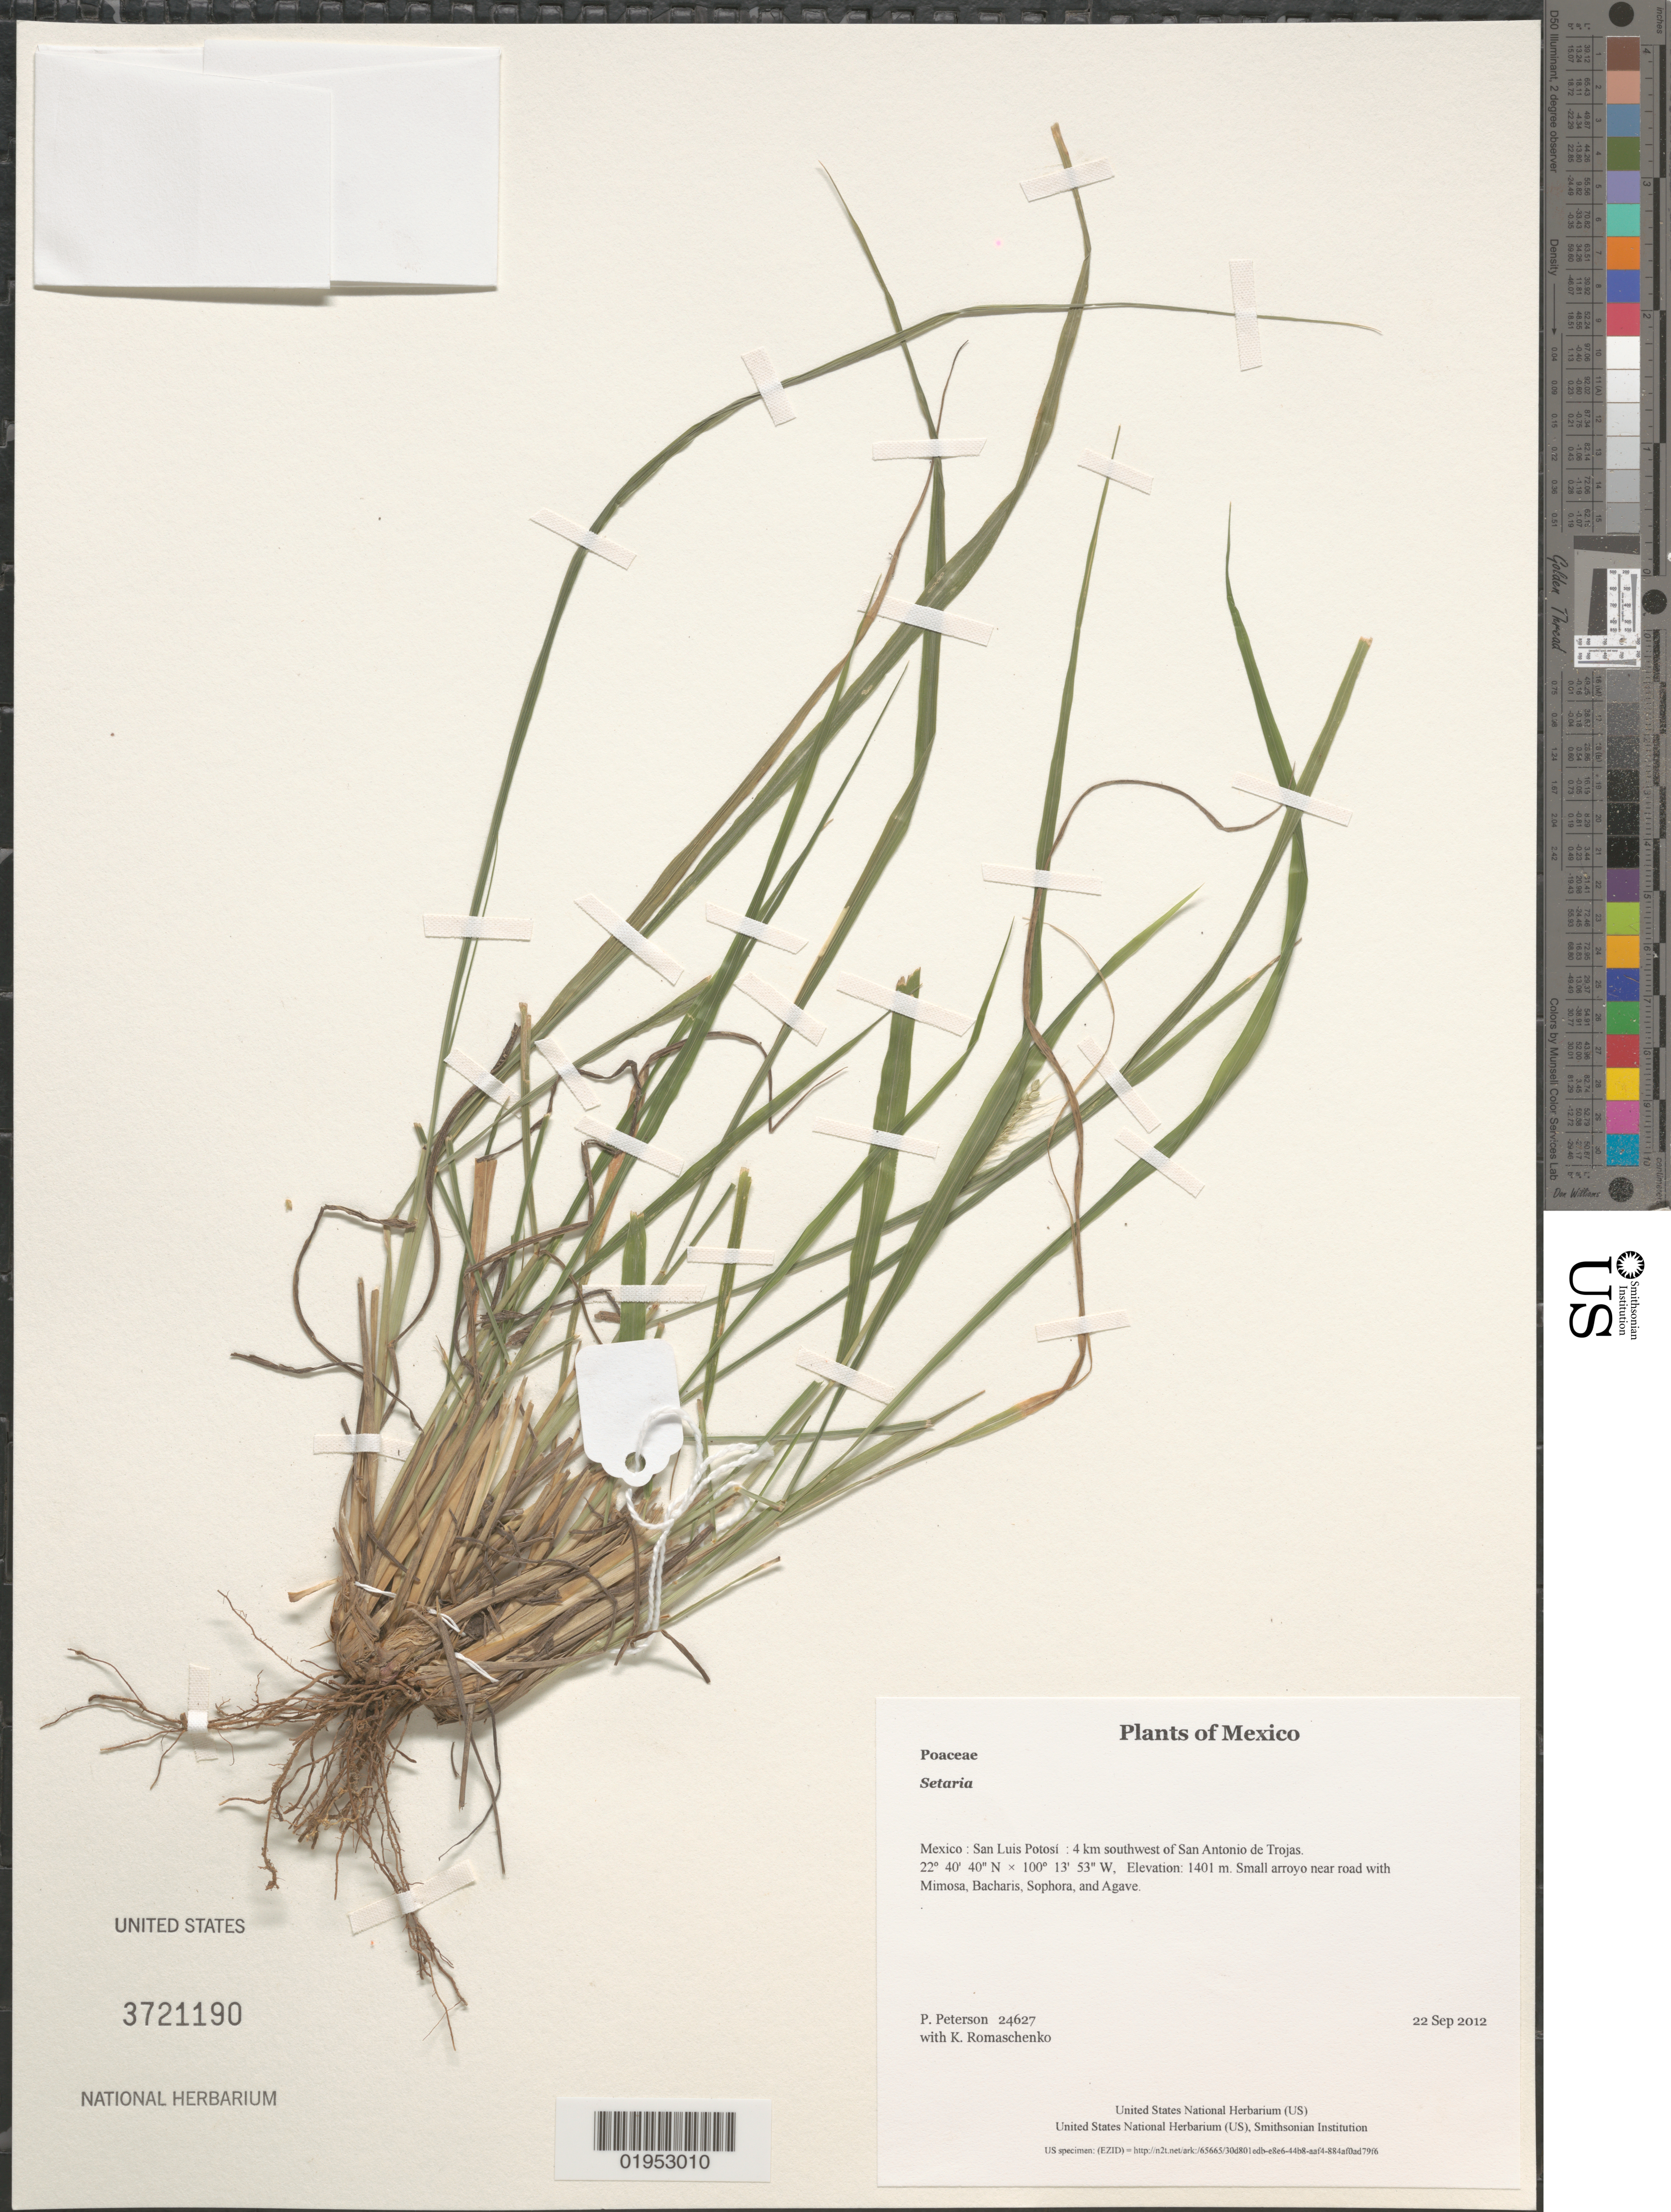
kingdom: Plantae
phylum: Tracheophyta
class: Liliopsida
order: Poales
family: Poaceae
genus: Setaria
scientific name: Setaria sp.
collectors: P. M. Peterson & K. Romaschenko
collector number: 24627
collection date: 2012-09-22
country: Mexico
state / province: San Luis Potosí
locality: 4 km southwest of San Antonio de Trojas.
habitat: Small arroyo near road with Mimosa, Bacharis, Sophora, and Agave.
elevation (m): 1401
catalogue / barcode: US 3721190